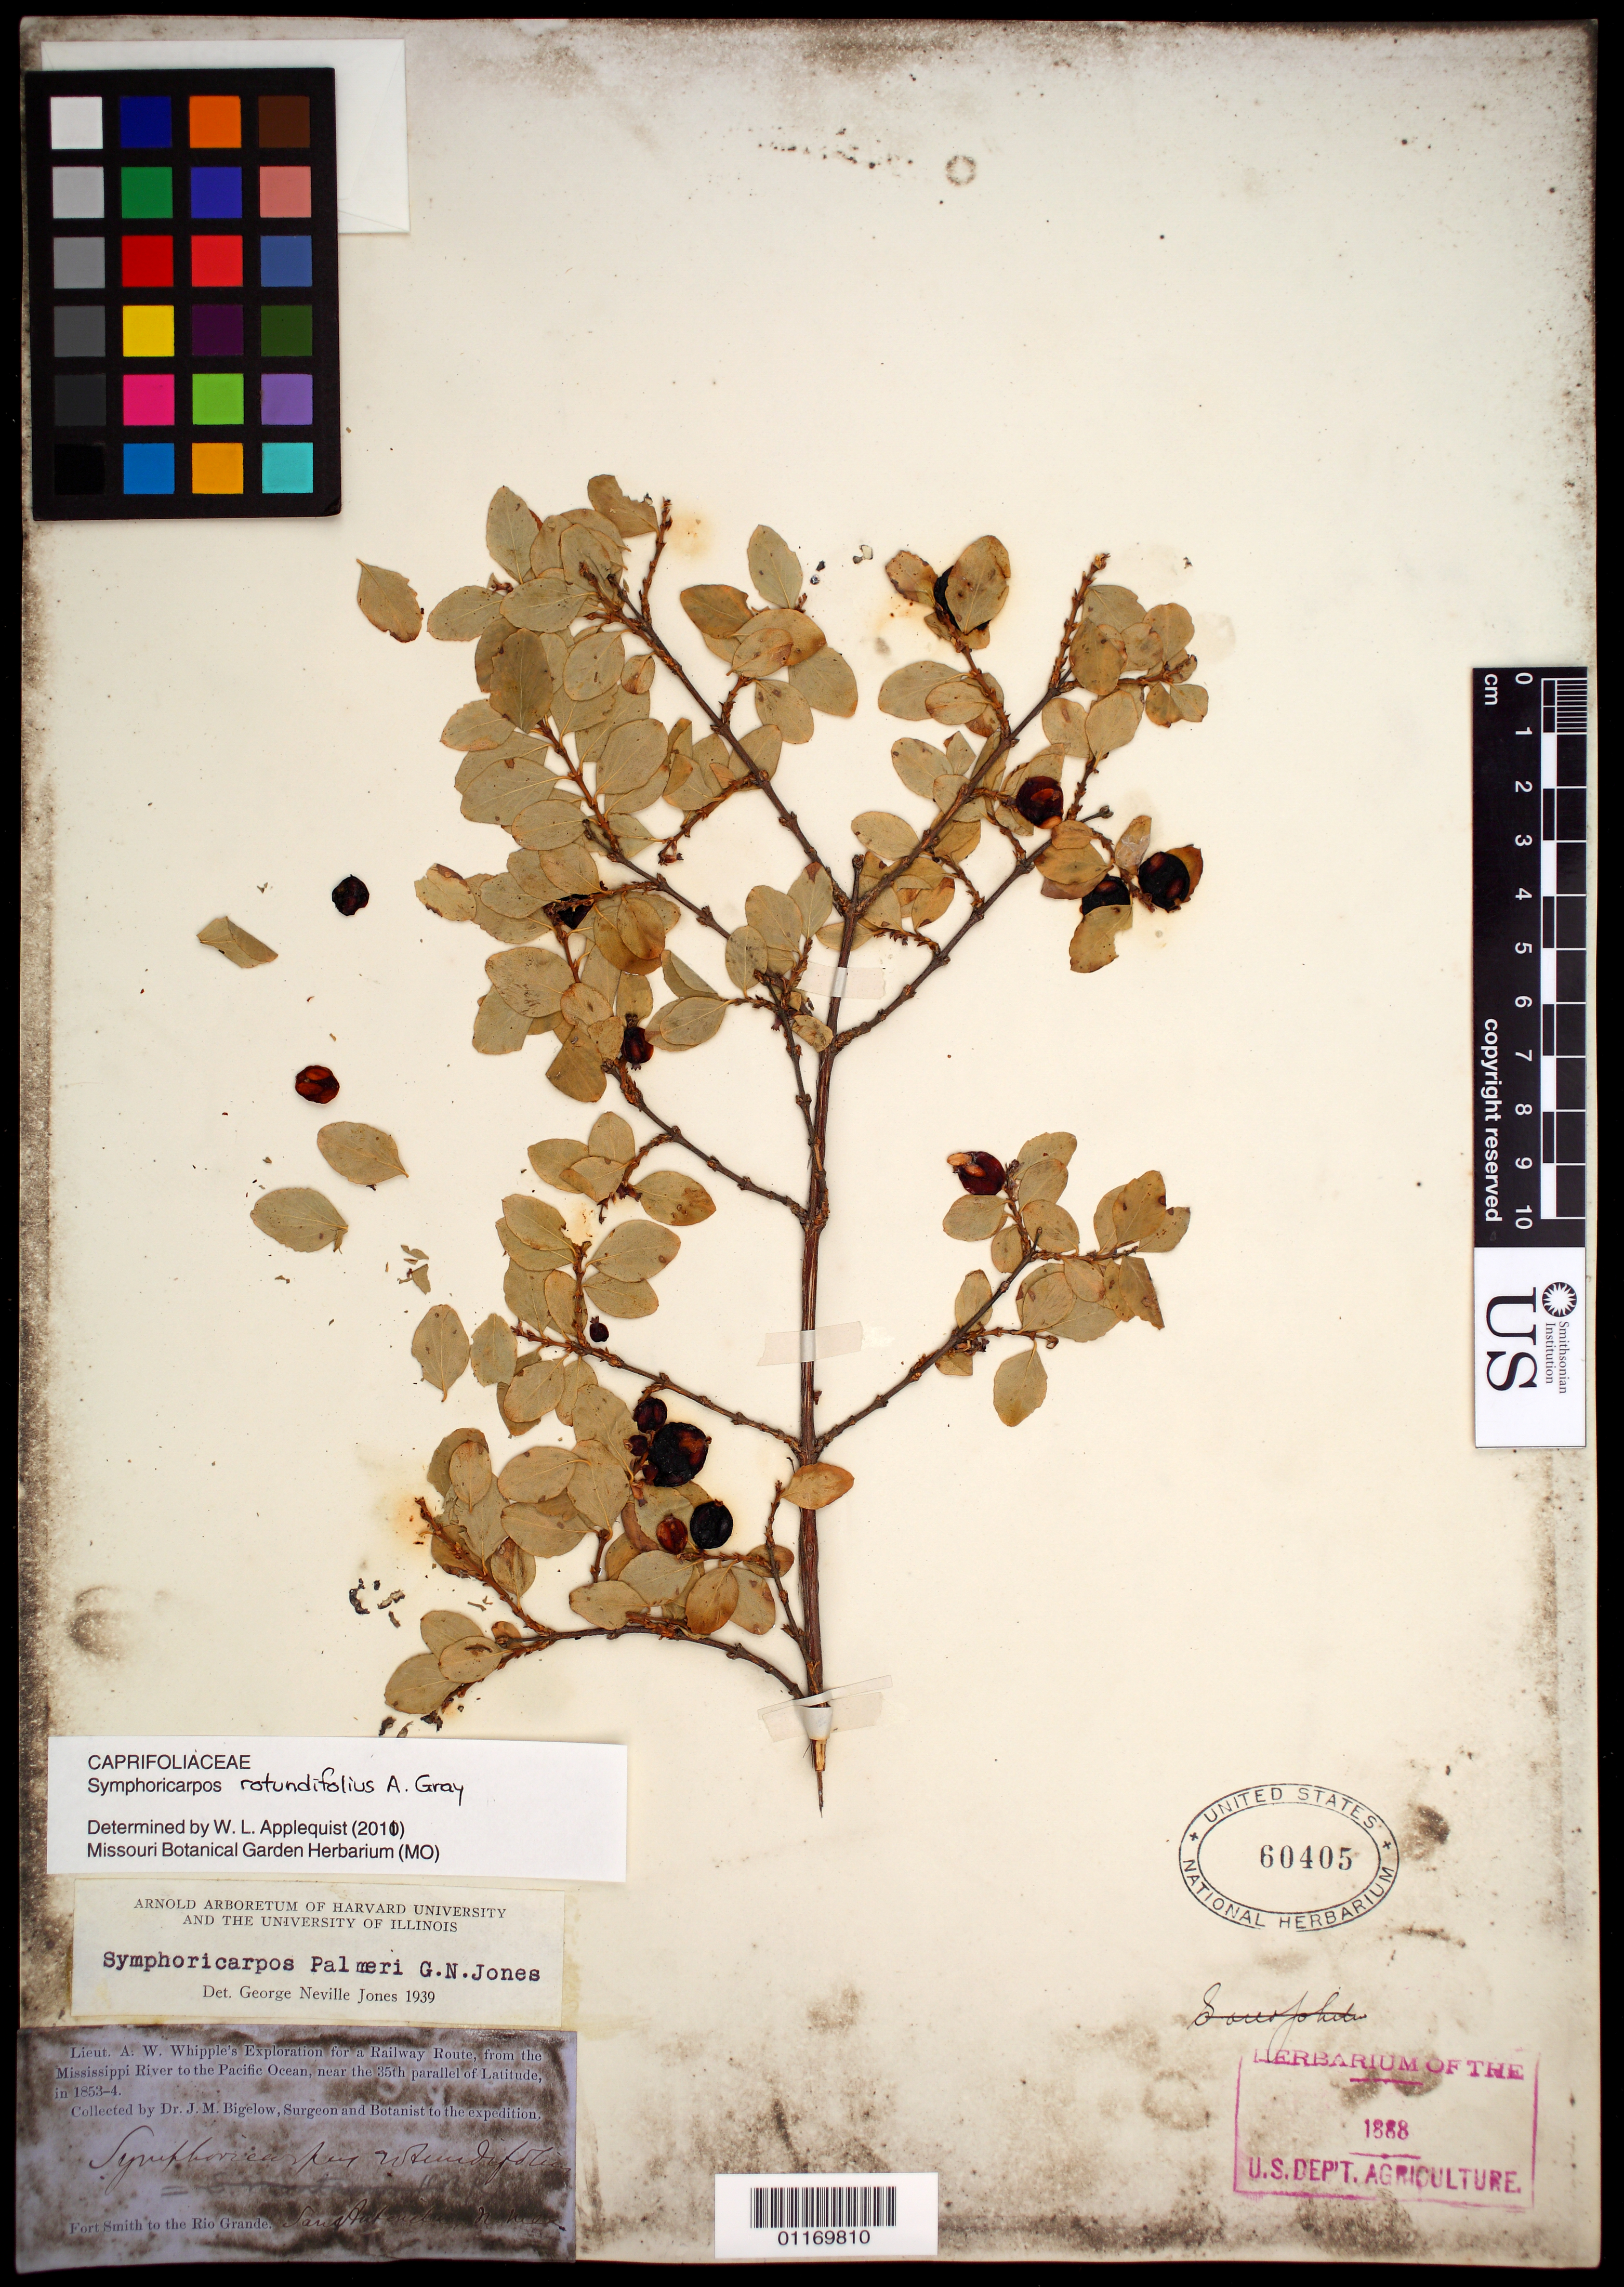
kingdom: Plantae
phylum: Tracheophyta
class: Magnoliopsida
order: Dipsacales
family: Caprifoliaceae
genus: Symphoricarpos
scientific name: Symphoricarpos rotundifolius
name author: A. Gray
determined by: Applequist, W. L.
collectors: J. M. Bigelow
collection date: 1853/1854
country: United States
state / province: New Mexico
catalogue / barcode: US 60405